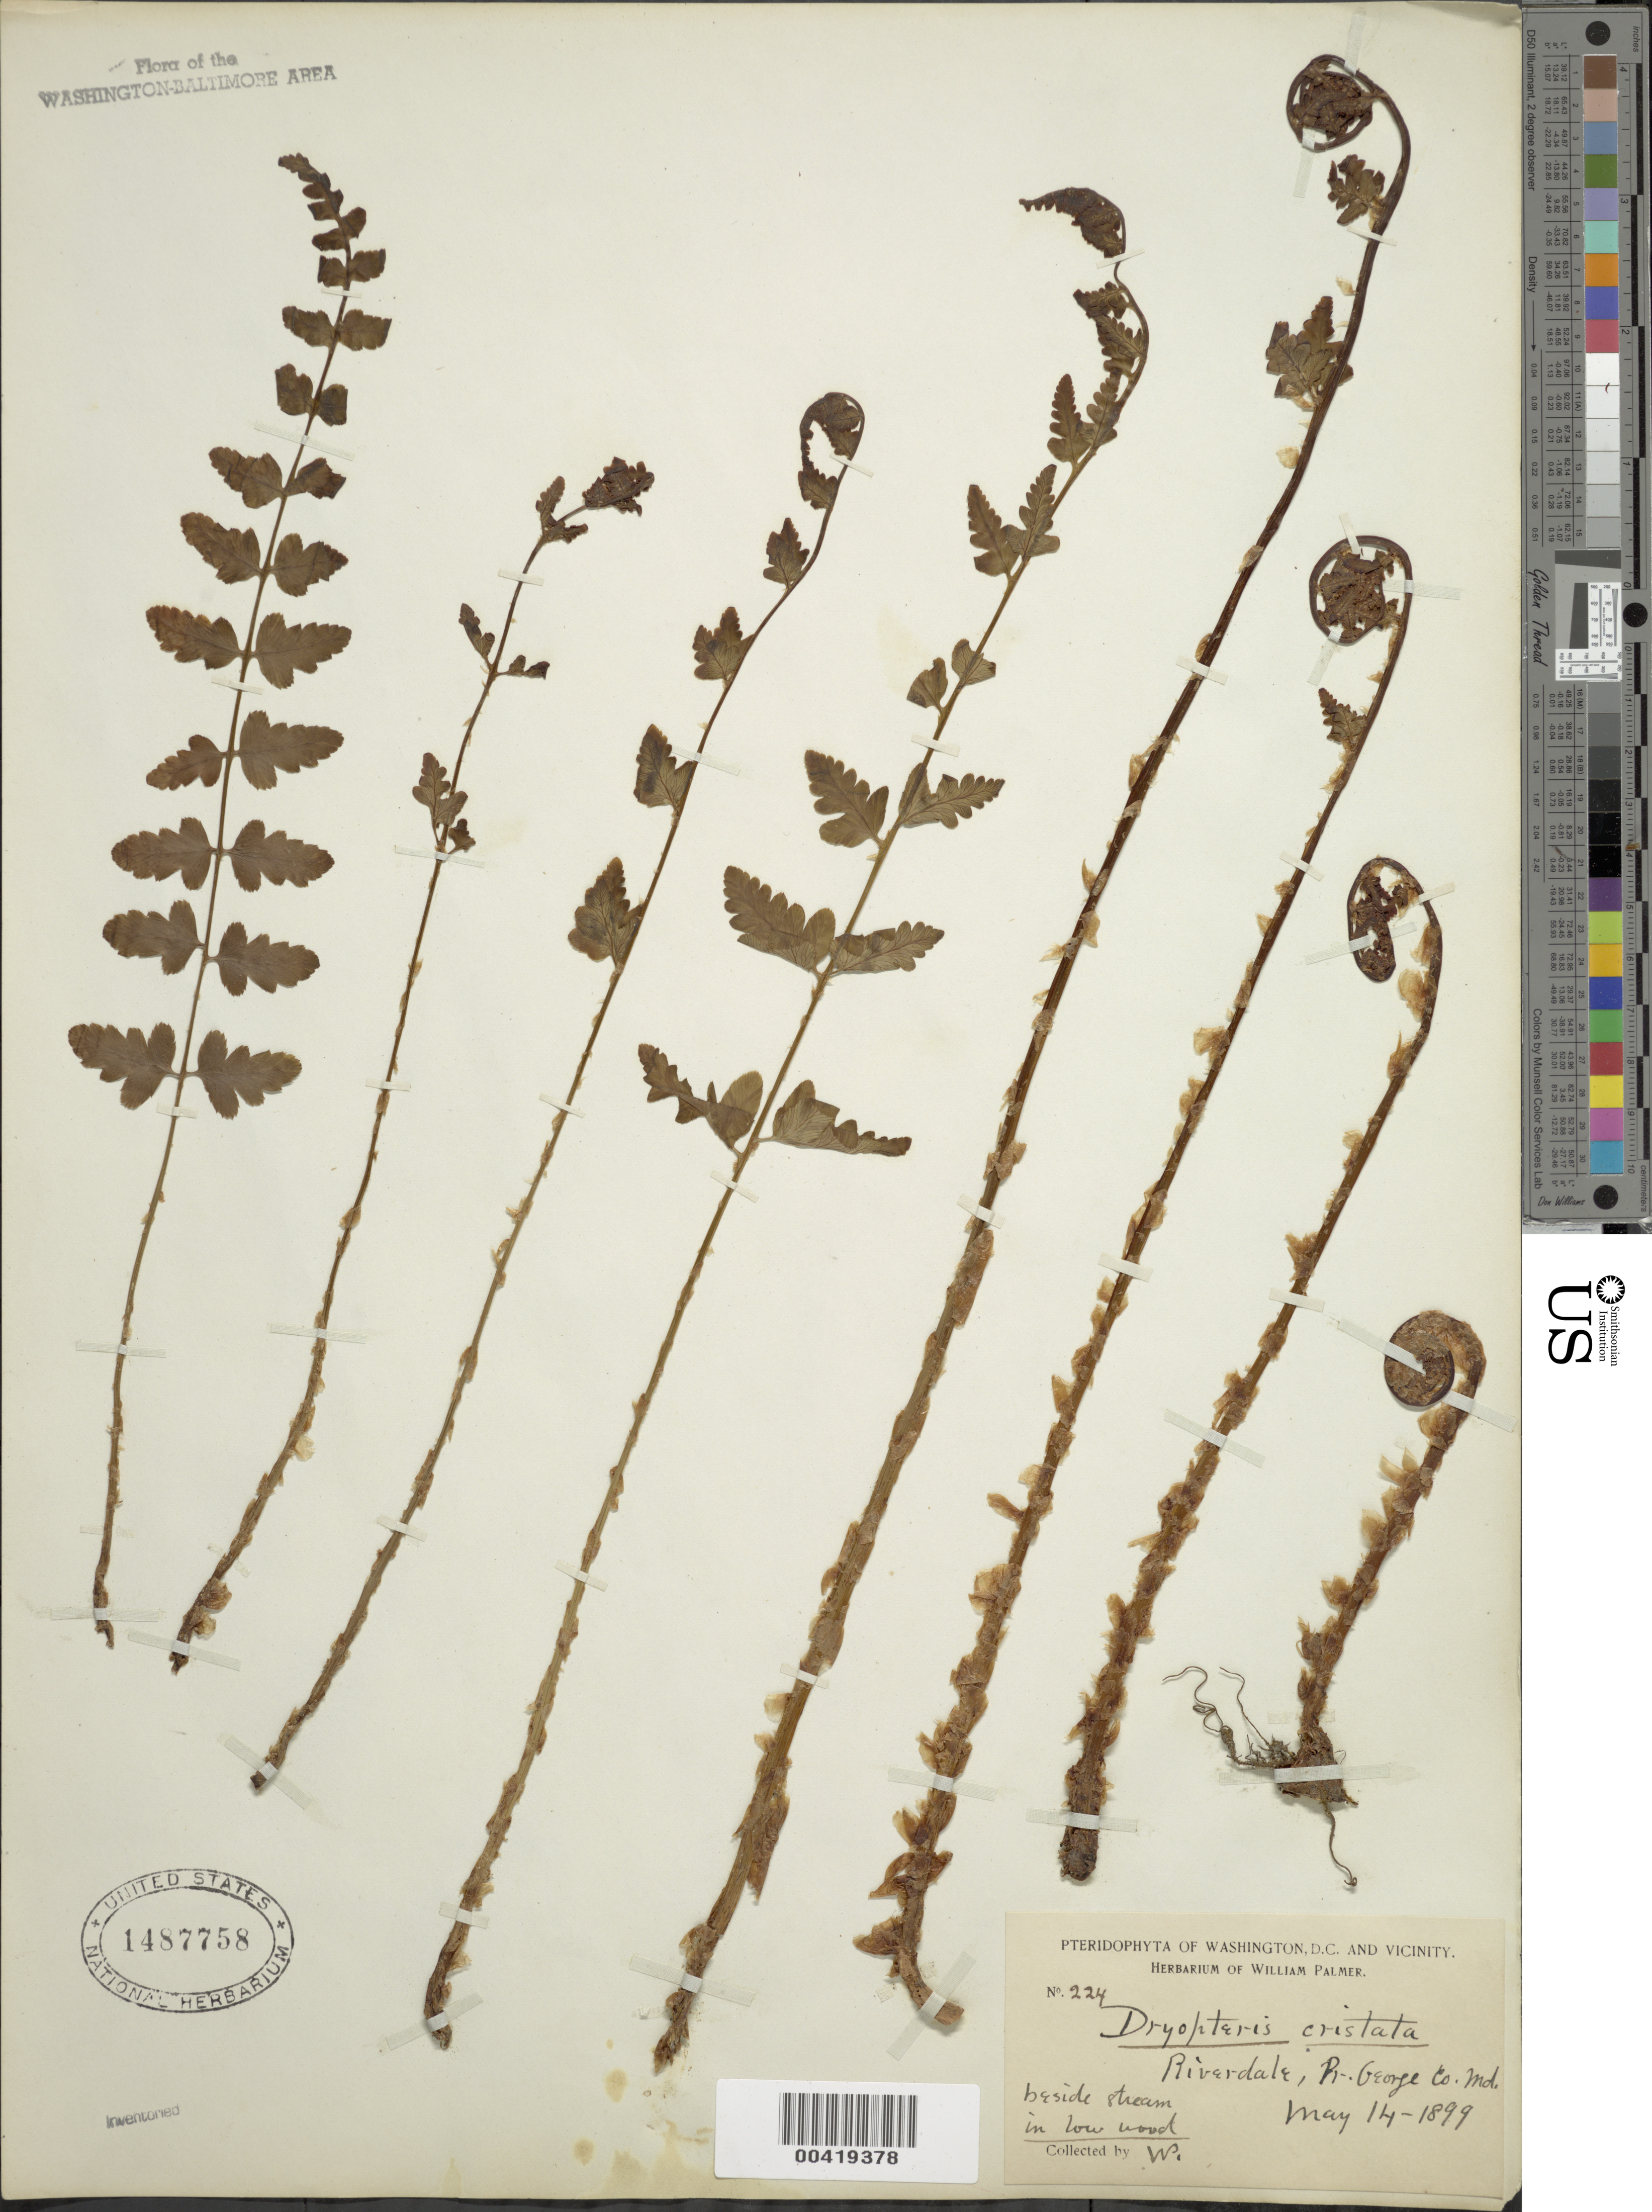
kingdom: Plantae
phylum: Tracheophyta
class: Polypodiopsida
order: Polypodiales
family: Dryopteridaceae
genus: Dryopteris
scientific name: Dryopteris cristata var. spinulosa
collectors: W. Palmer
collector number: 224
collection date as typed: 14 May 1899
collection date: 1899-05-14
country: United States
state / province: Maryland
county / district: Prince George's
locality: Riverdale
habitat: Beside stream in low wood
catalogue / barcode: US 1487758